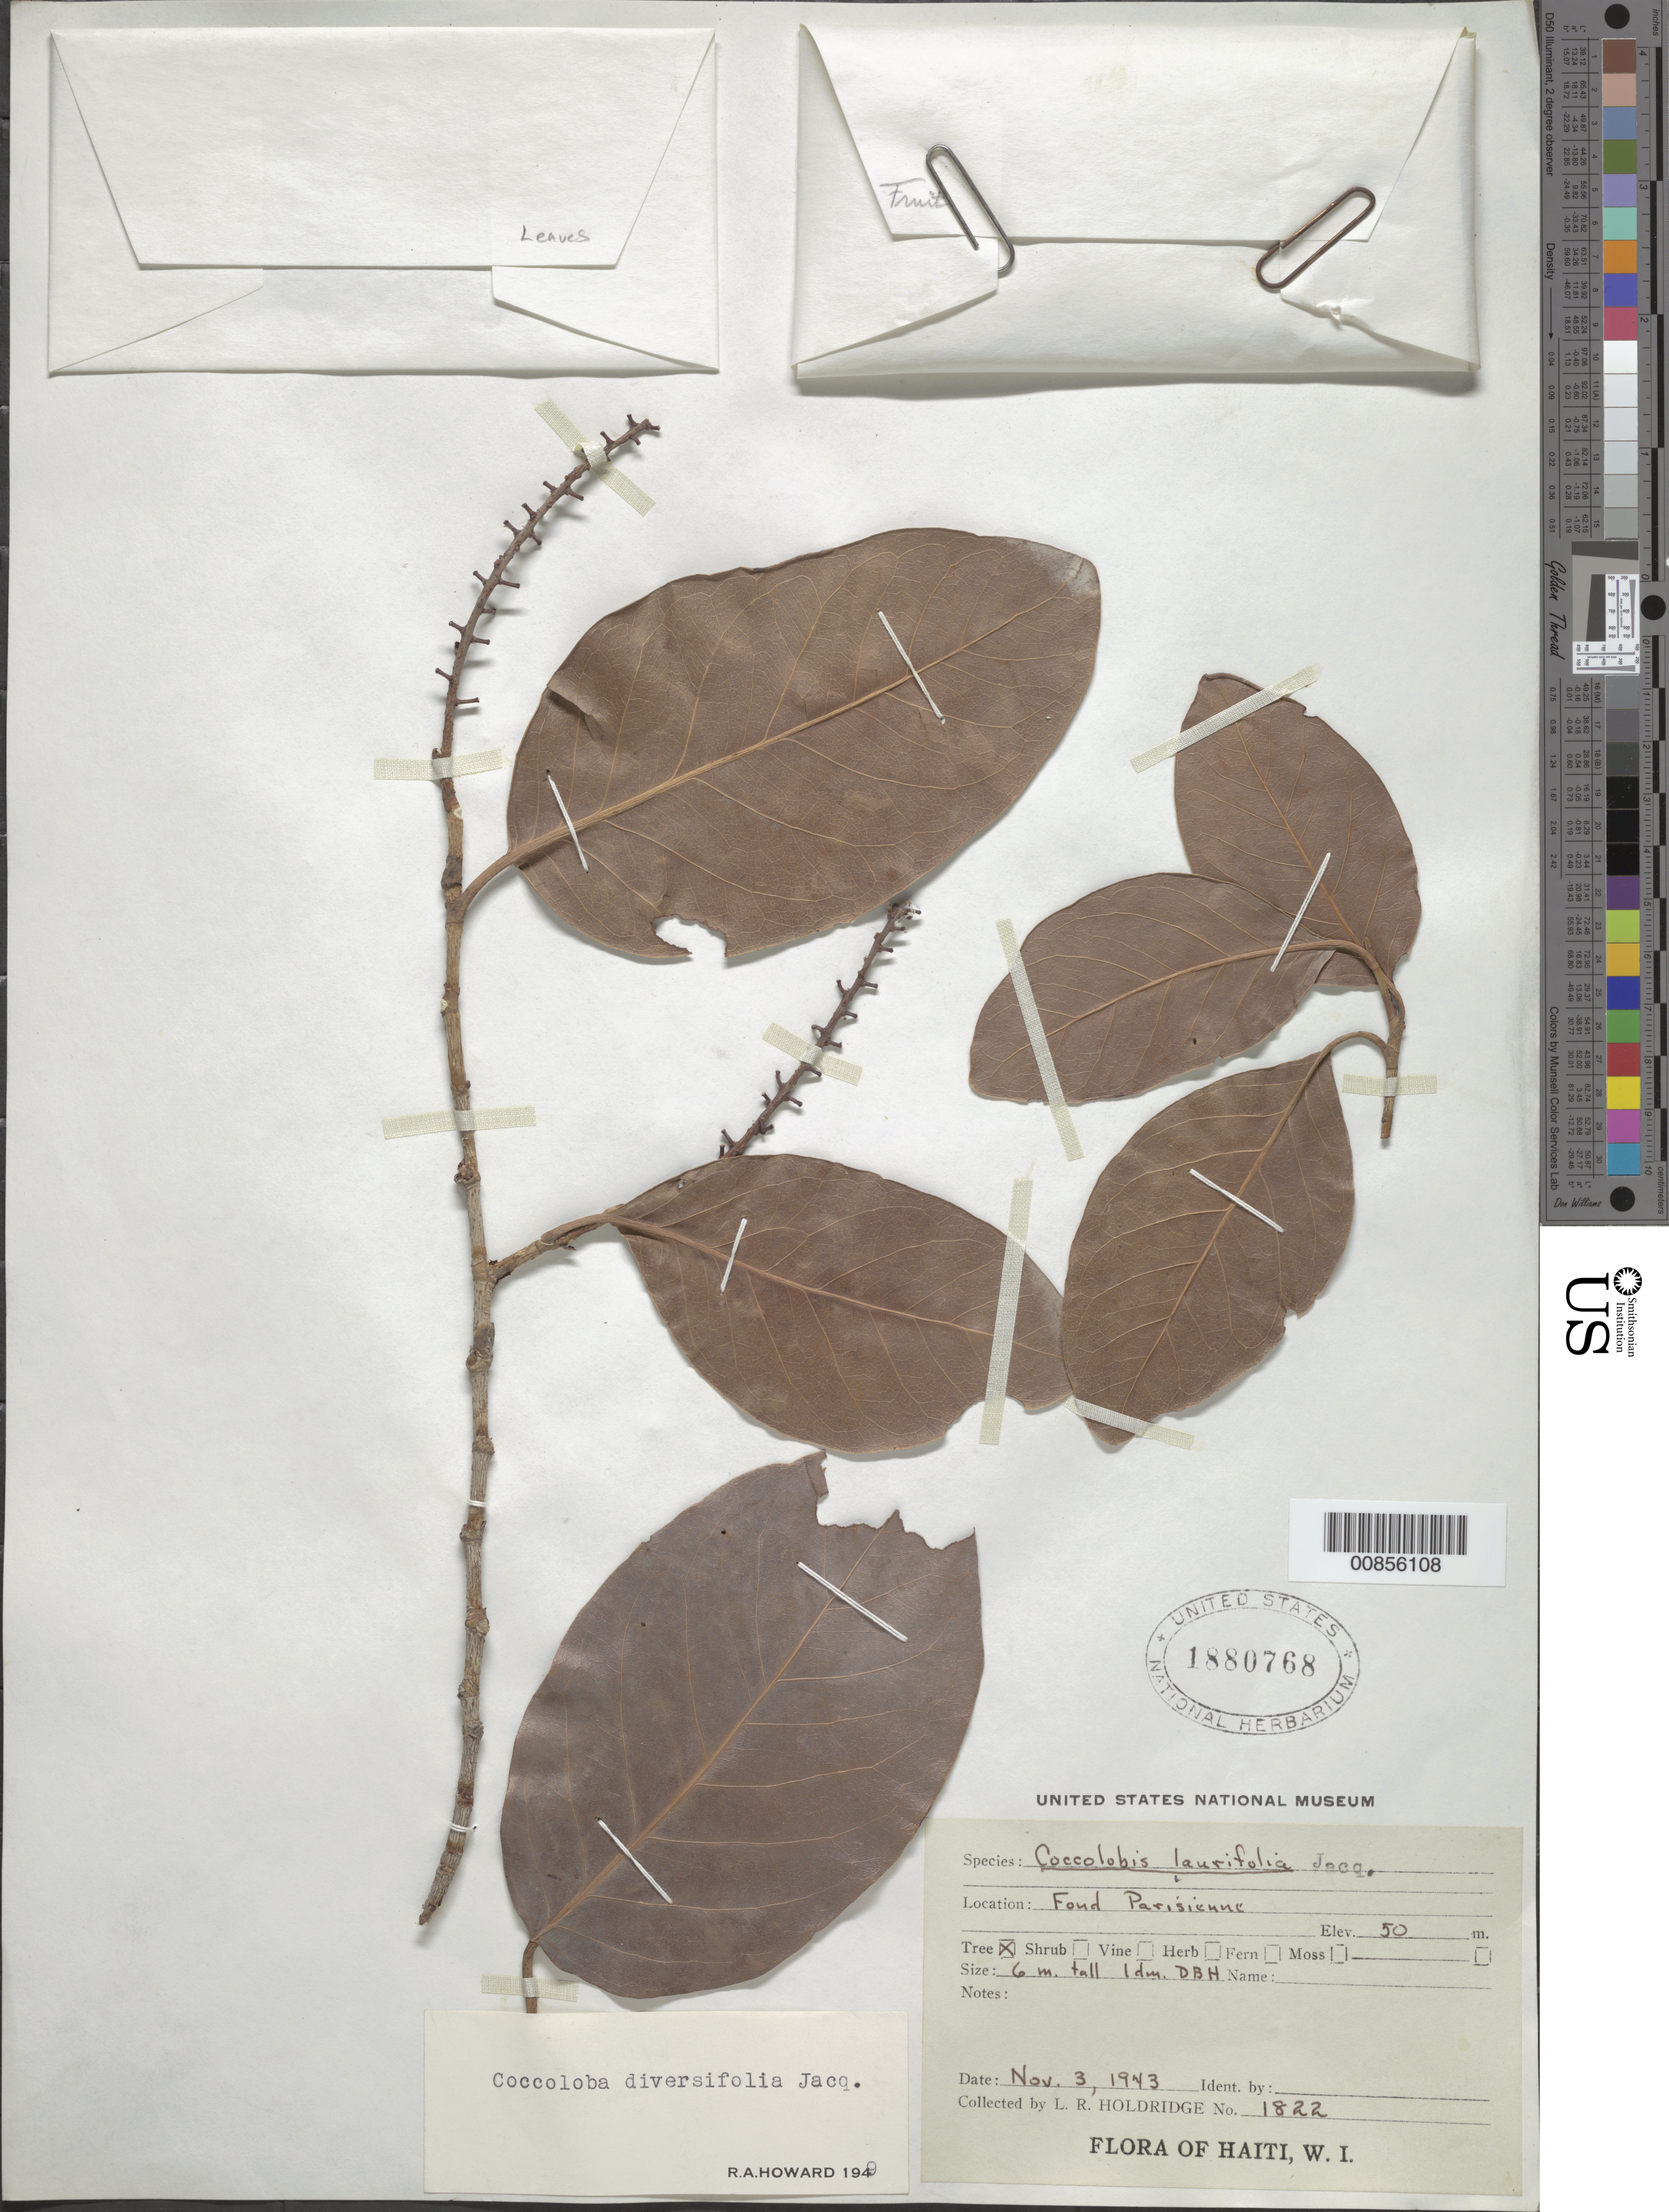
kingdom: Plantae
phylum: Tracheophyta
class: Magnoliopsida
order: Caryophyllales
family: Polygonaceae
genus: Coccoloba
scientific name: Coccoloba diversifolia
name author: Jacq.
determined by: Howard, R. A.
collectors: L. Holdridge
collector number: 1822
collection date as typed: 03 Nov 1943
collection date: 1943-11-03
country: Haiti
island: Hispaniola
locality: Fond Parisienne.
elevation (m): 50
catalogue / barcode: US 1880768